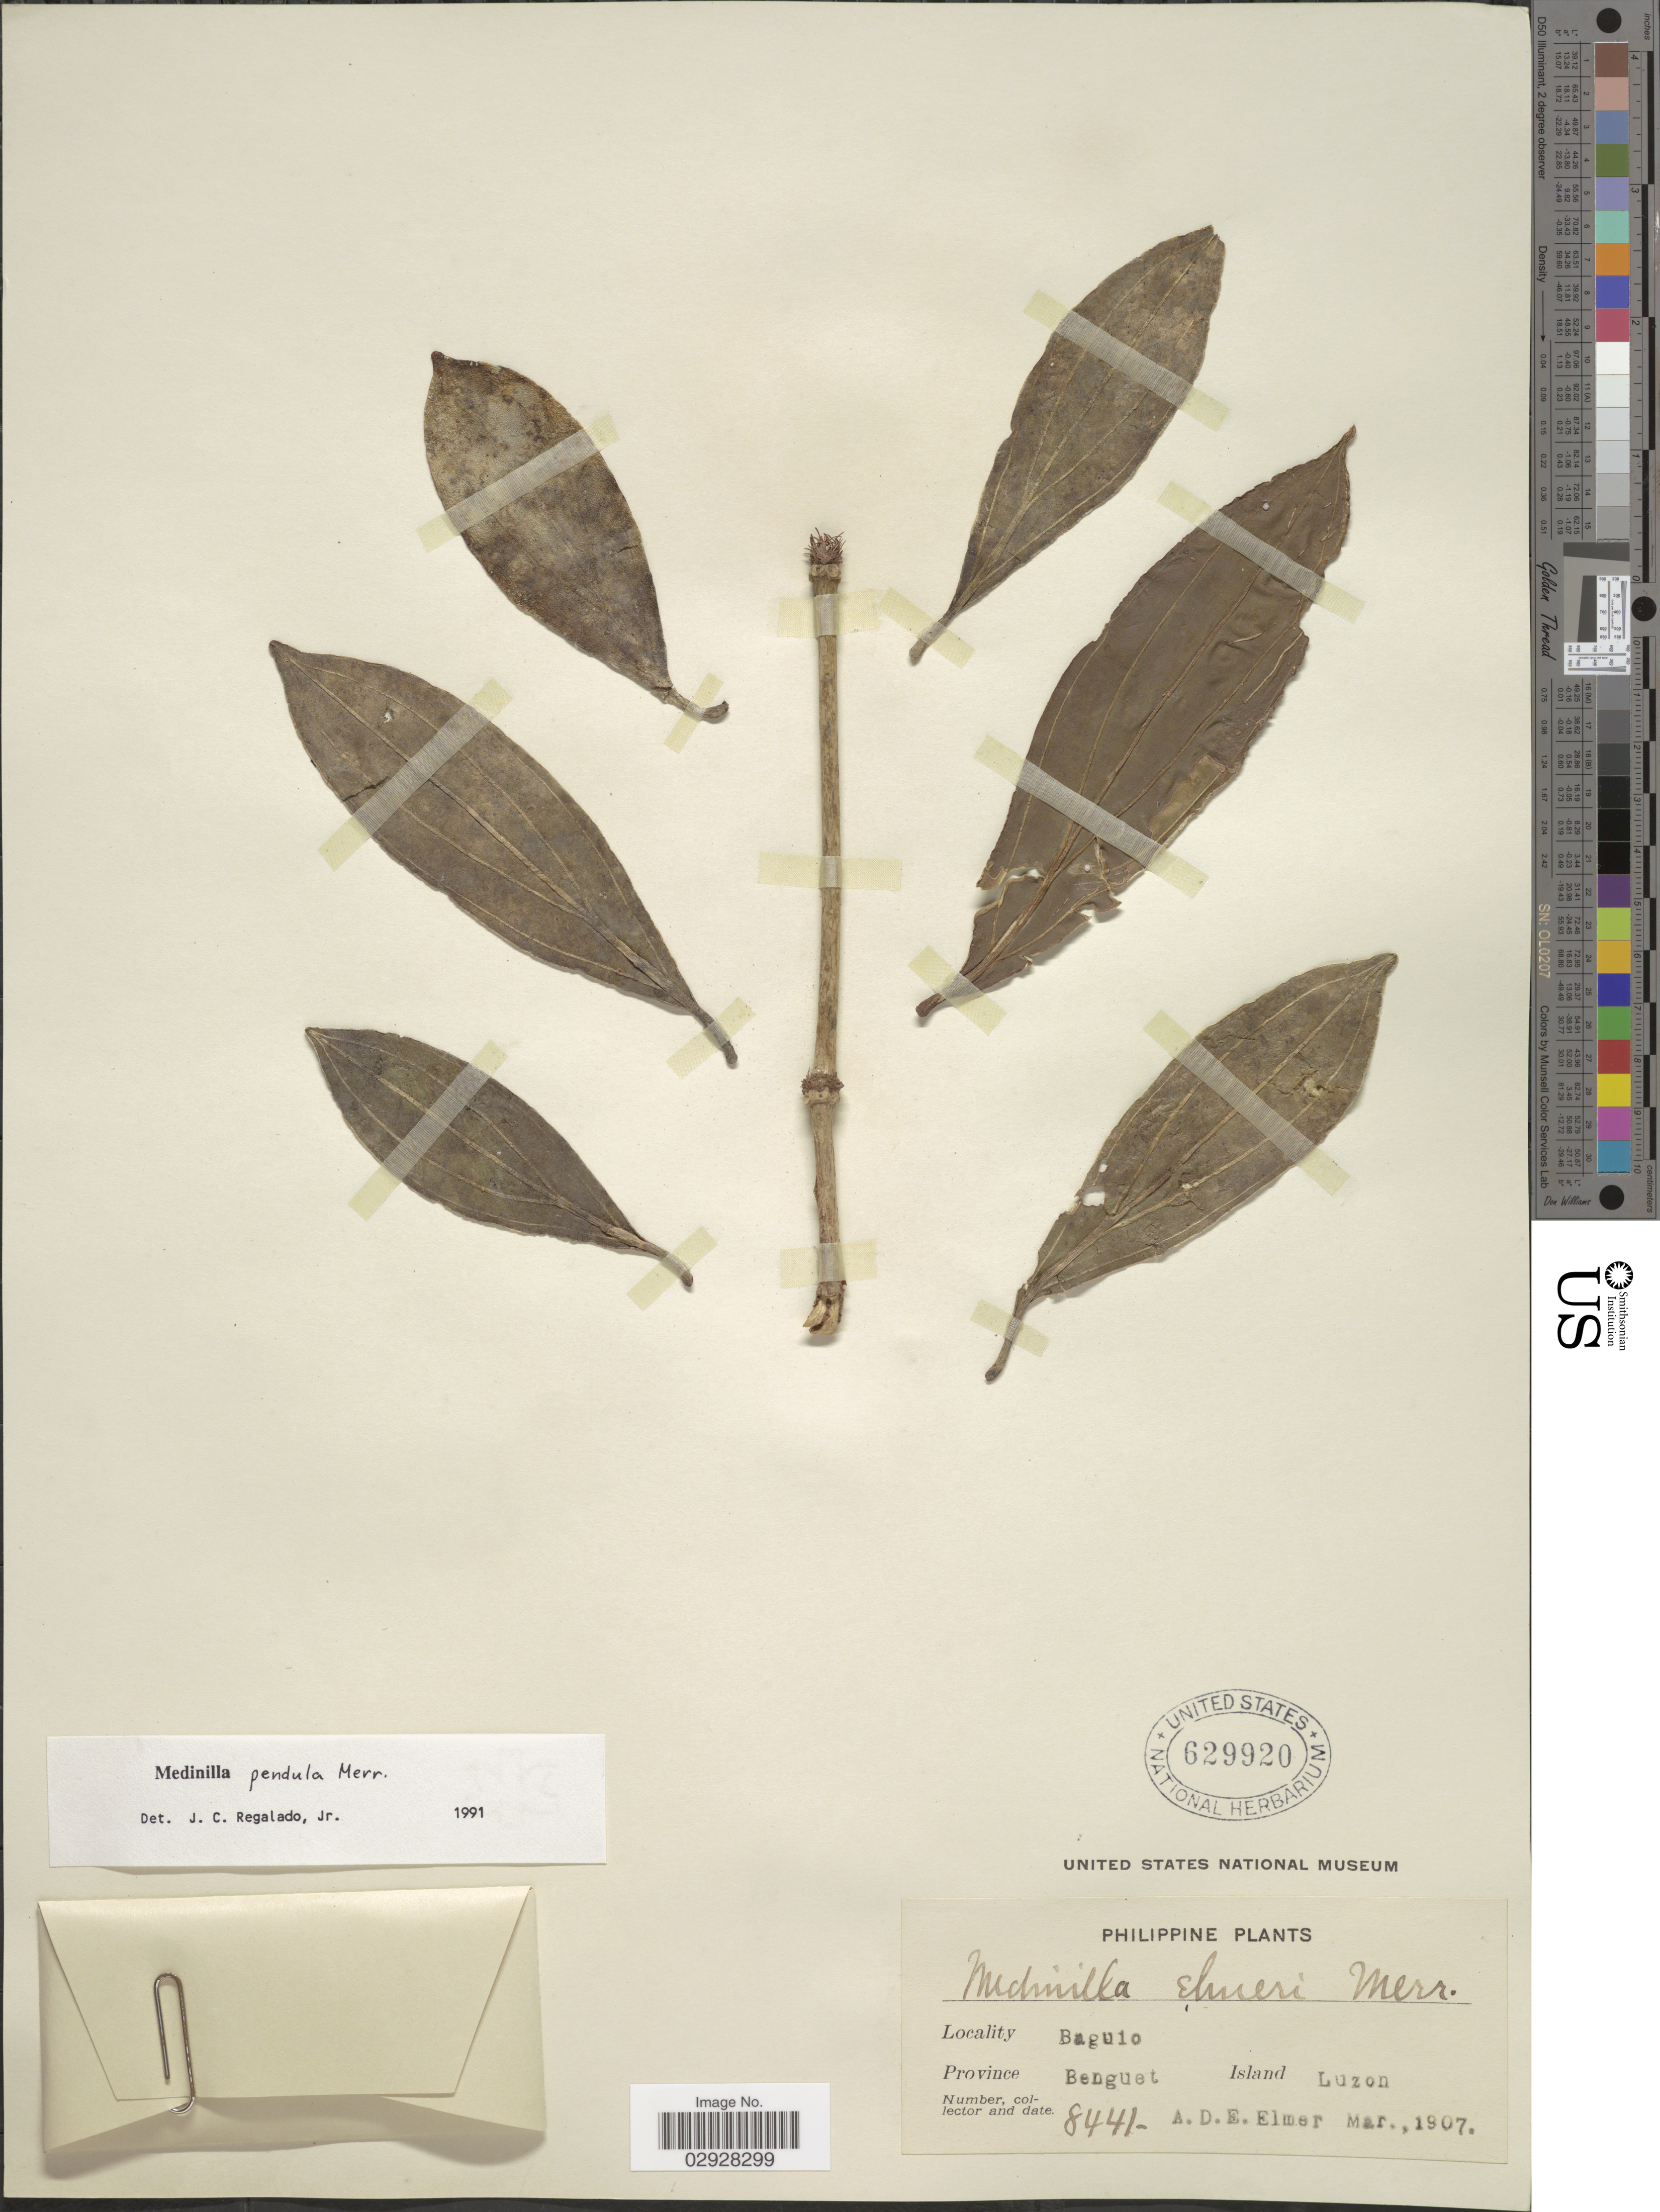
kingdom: Plantae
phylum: Tracheophyta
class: Magnoliopsida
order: Myrtales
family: Melastomataceae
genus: Medinilla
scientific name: Medinilla pendula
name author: Merr.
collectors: A. D. E. Elmer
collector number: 8441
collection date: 1907-03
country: Philippines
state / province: Cordillera (Administrative Region)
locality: Baguio, Province Benguet. Island Luzon.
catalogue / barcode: US 629920